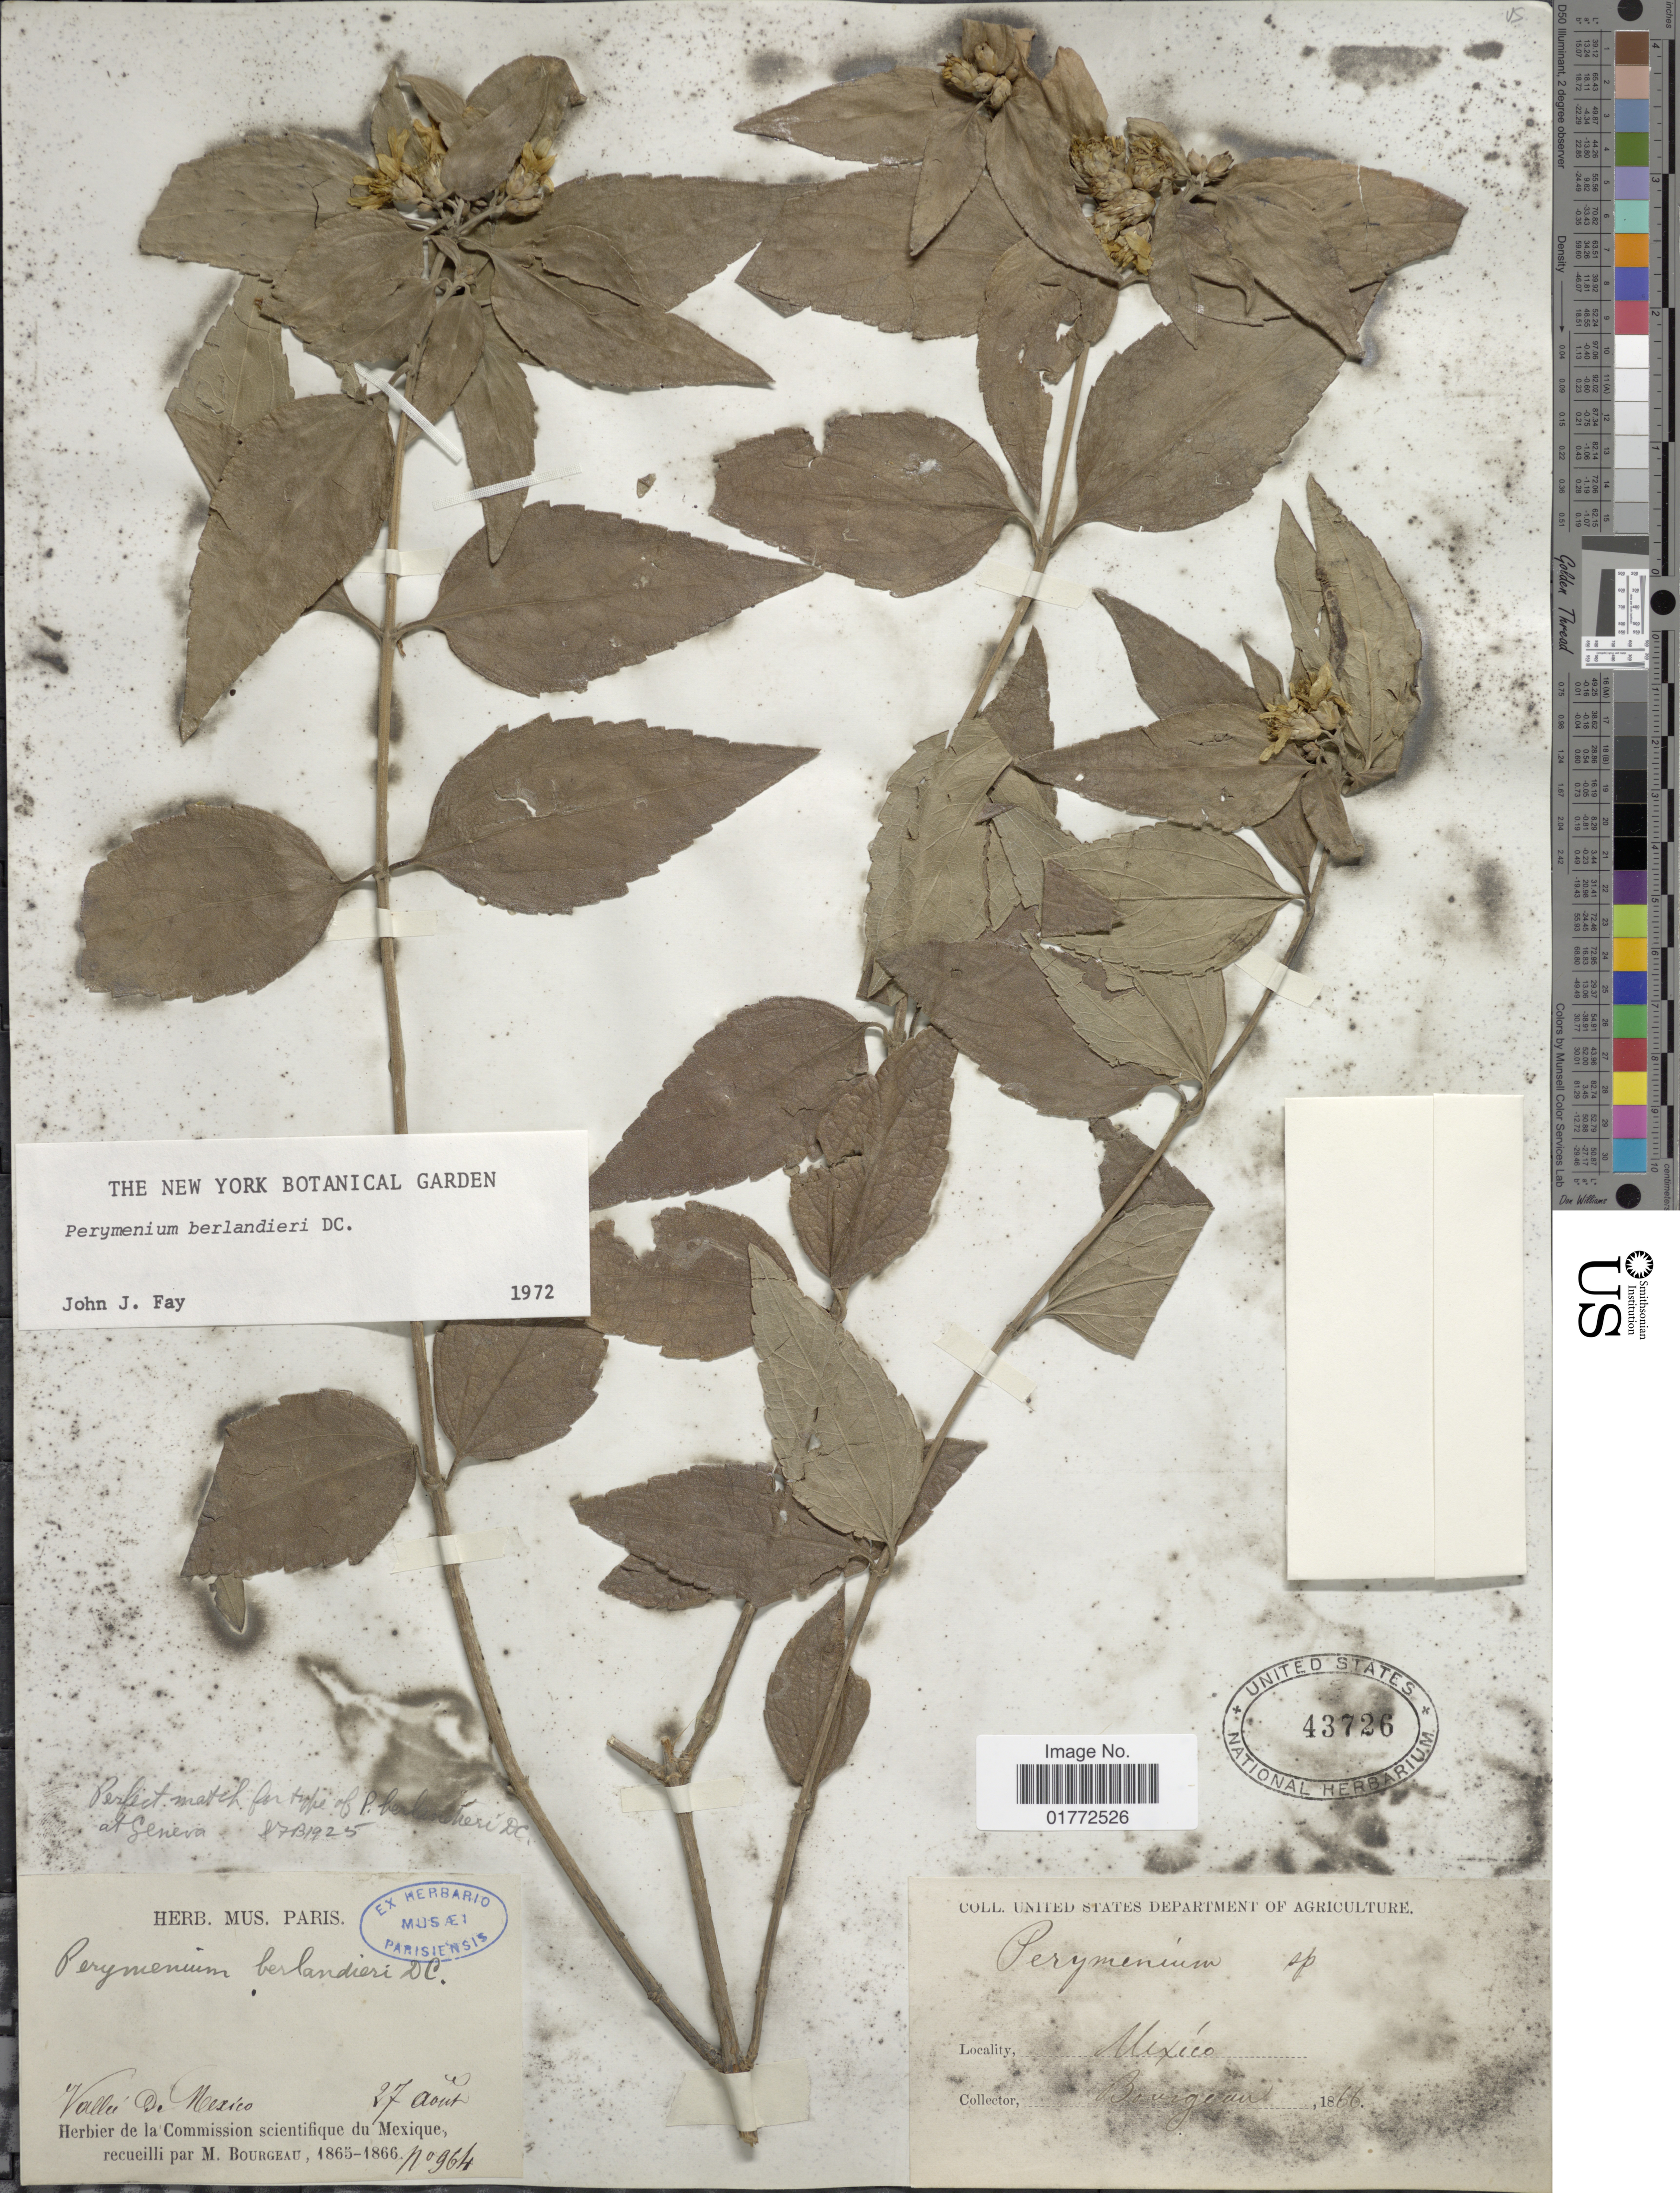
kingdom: Plantae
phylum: Tracheophyta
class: Magnoliopsida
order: Asterales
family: Asteraceae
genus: Perymenium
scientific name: Perymenium berlandieri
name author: DC.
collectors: M. Bourgeau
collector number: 964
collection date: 1865-08-27/1866-08-27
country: Mexico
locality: Vallei De Mexico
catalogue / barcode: US 43726